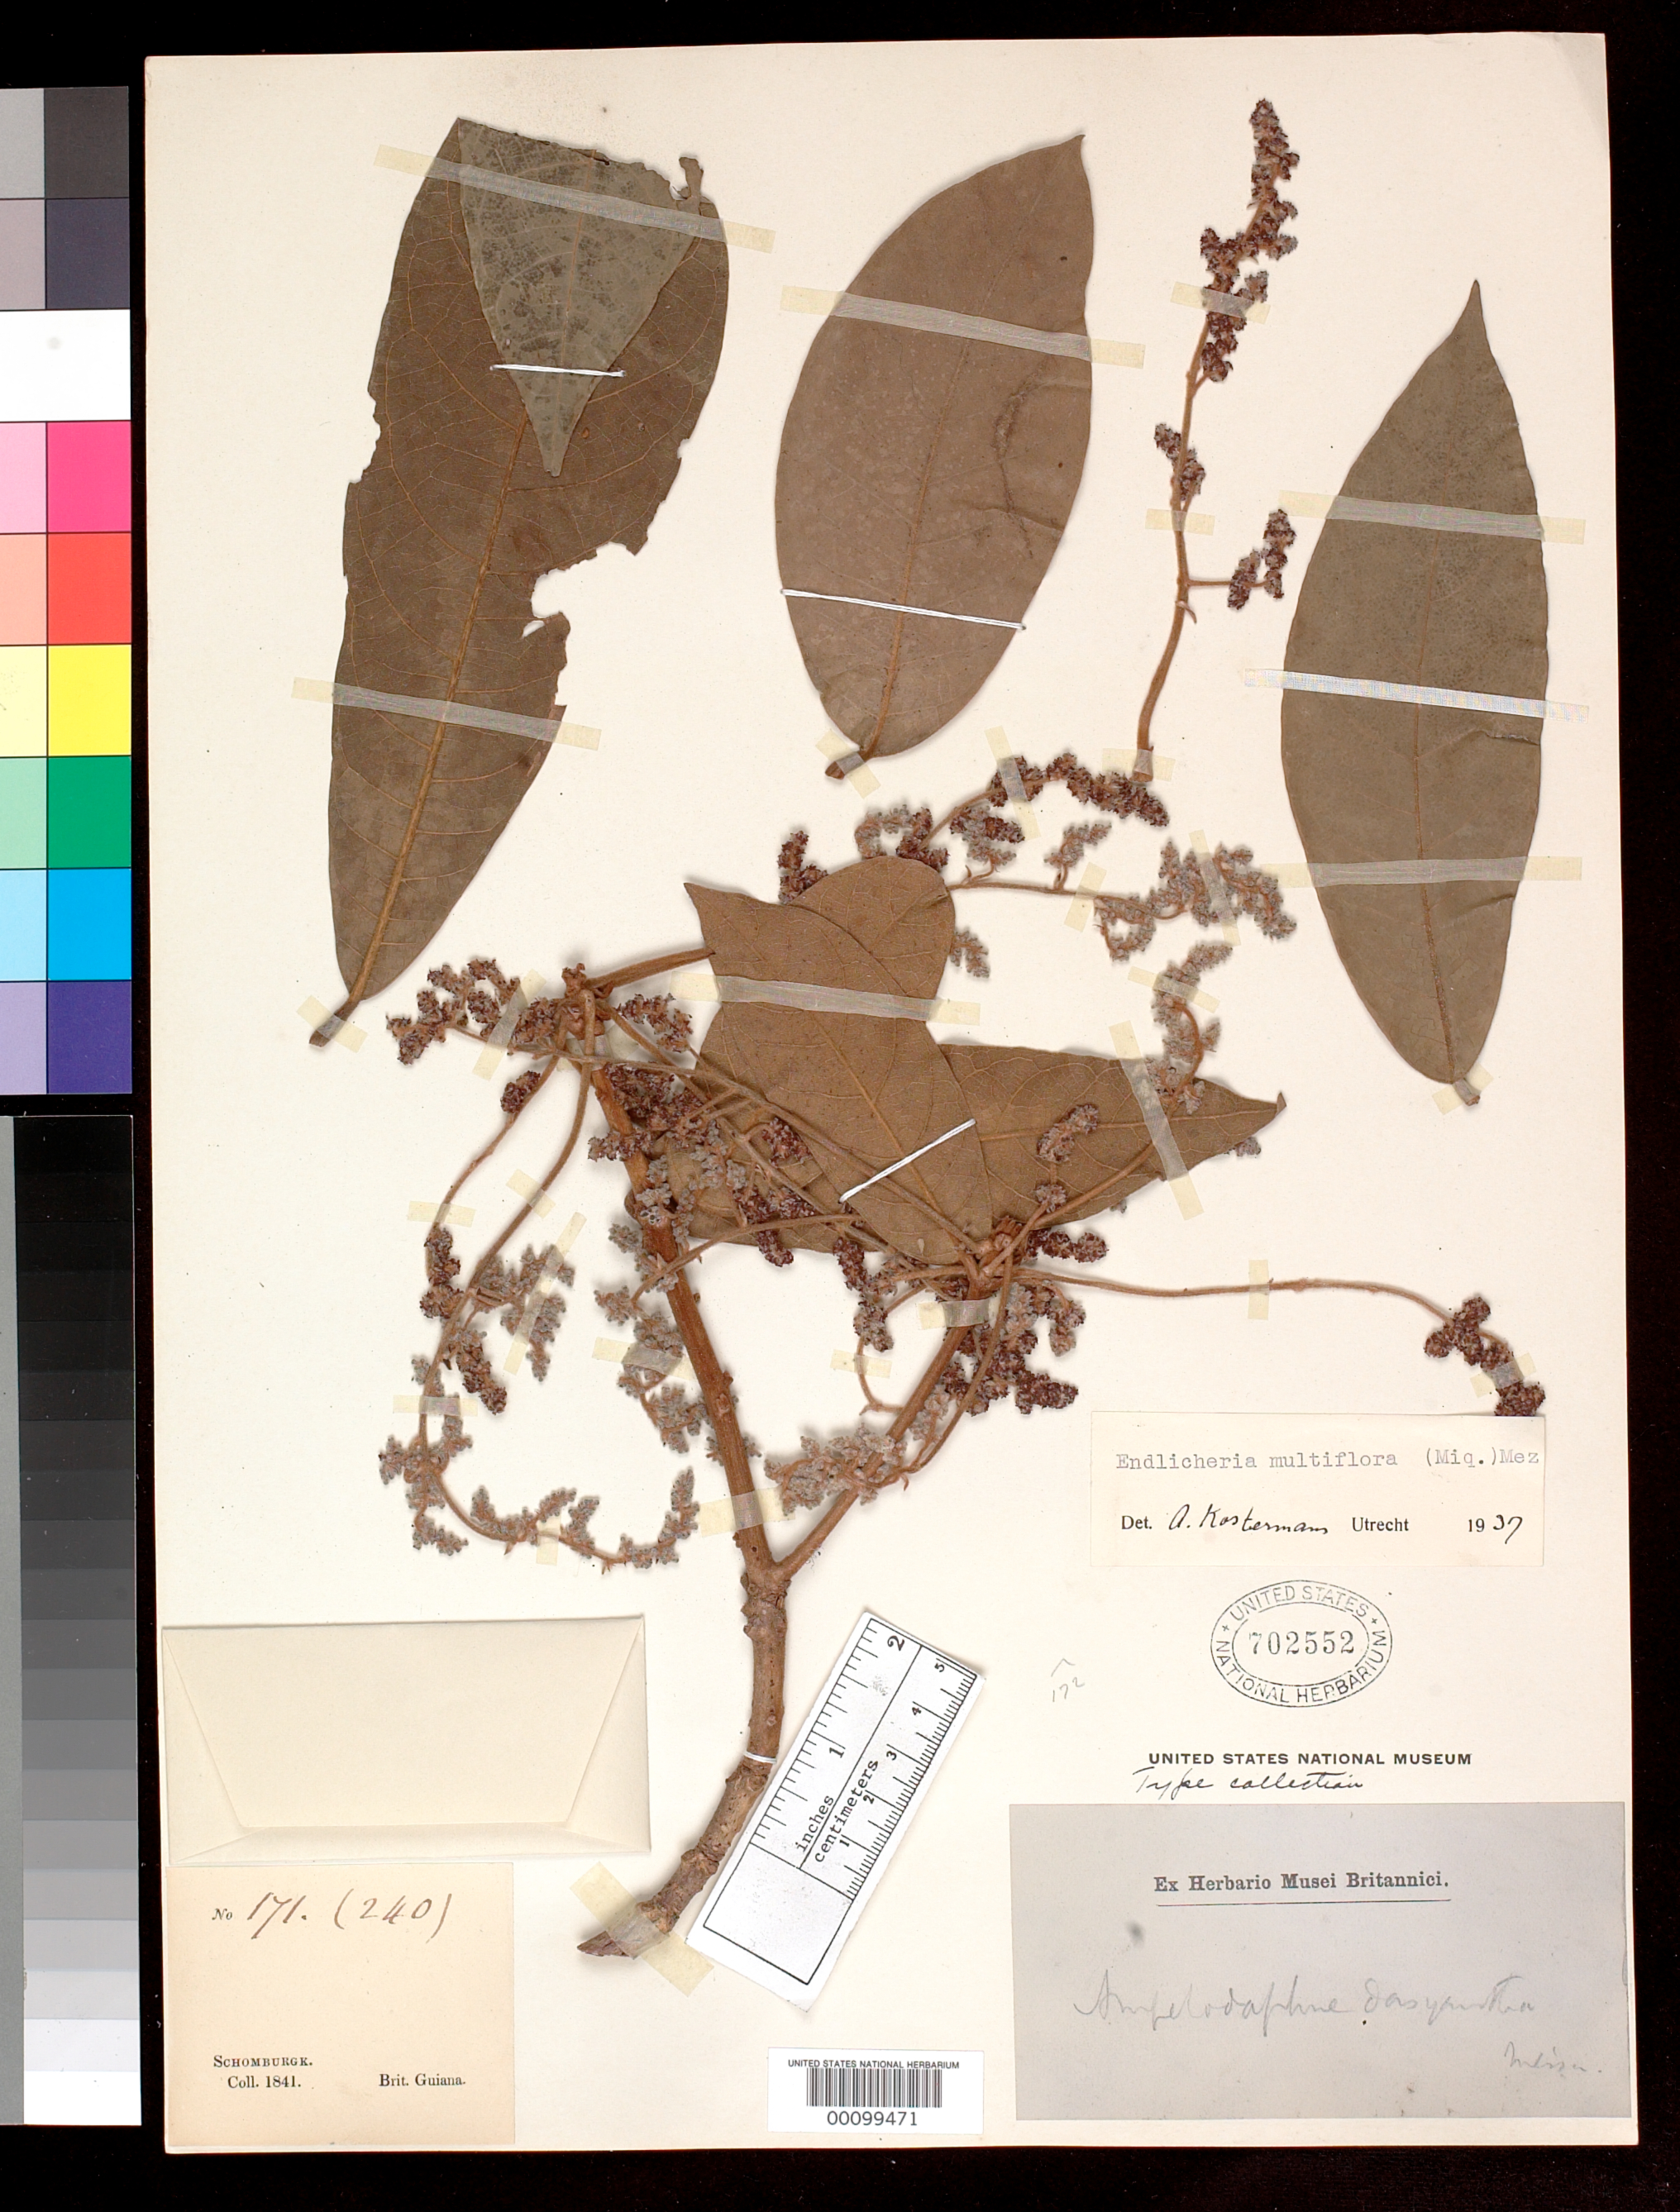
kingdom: Plantae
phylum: Tracheophyta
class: Magnoliopsida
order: Laurales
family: Lauraceae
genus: Ampelodaphne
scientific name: Ampelodaphne dasyantha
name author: Meisn. in DC.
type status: Isotype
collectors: M. R. Schomburgk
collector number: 171 (240)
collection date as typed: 1841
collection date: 1841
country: Guyana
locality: (country as "British Guiana").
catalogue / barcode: US 702552